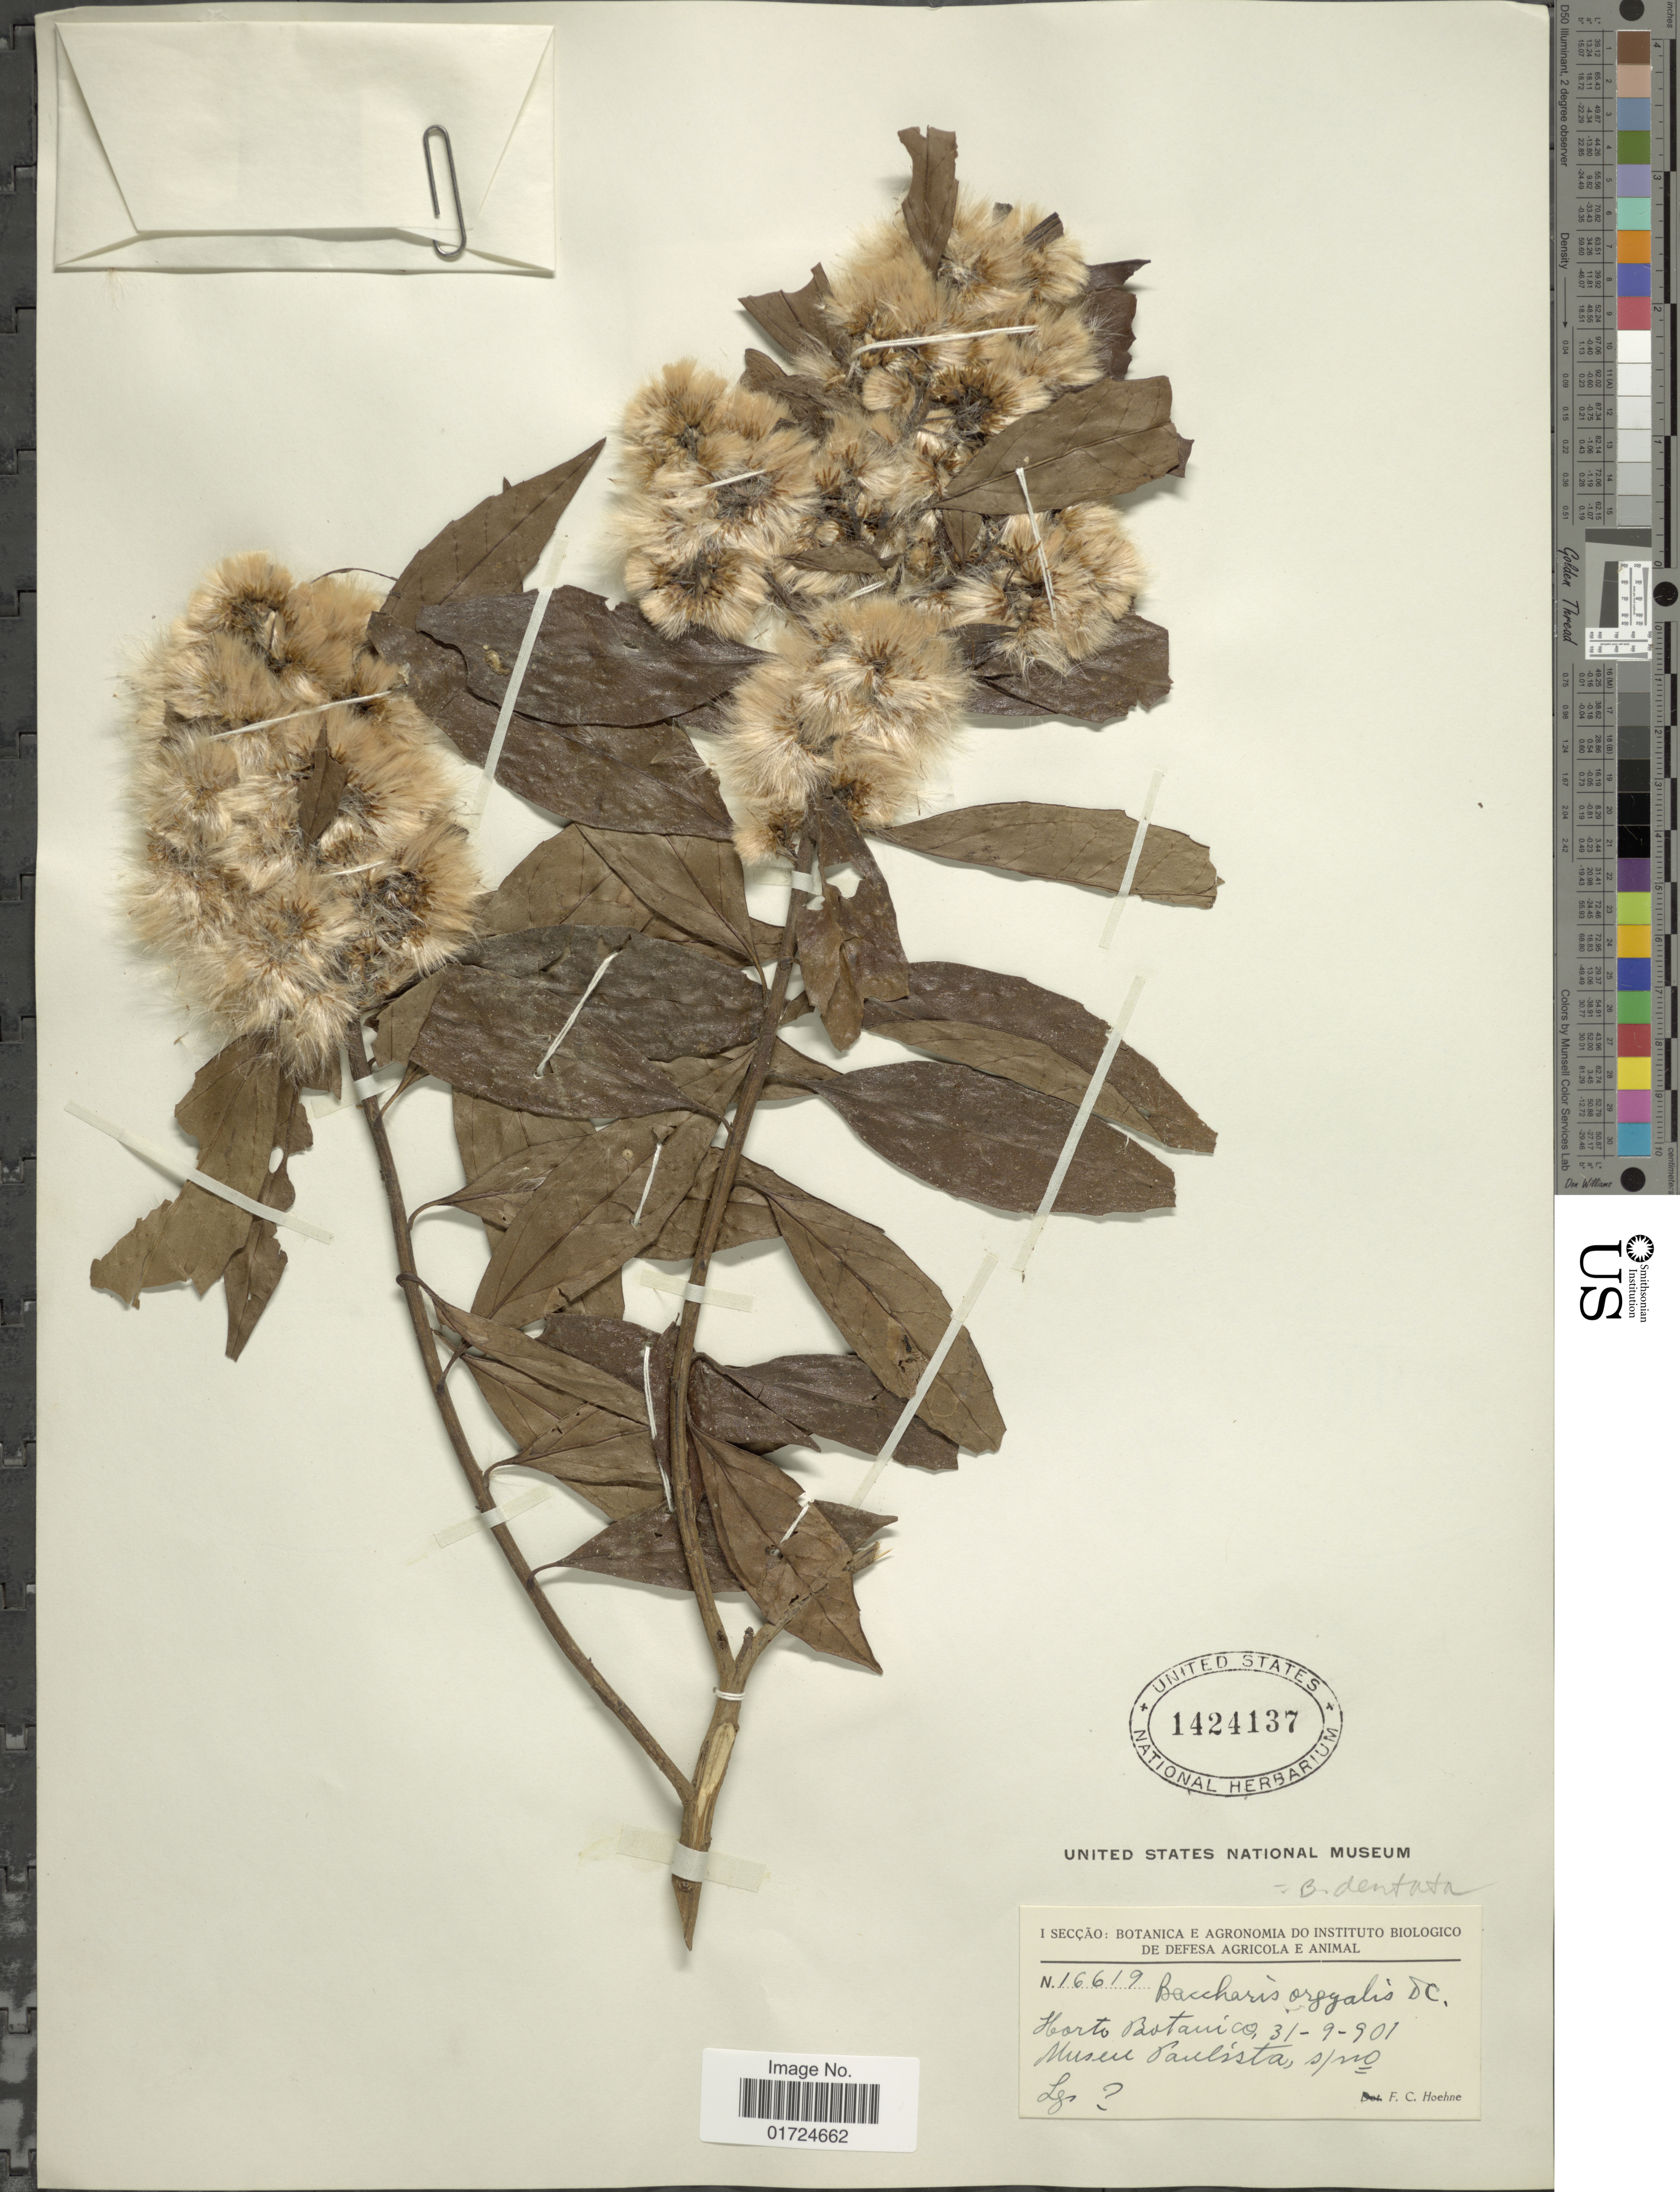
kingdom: Plantae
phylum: Tracheophyta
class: Magnoliopsida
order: Asterales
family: Asteraceae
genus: Baccharis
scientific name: Baccharis dentata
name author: (Vell.) G.M. Barroso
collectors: F. C. Hoehne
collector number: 16619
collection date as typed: Transcribed d/m/y: 31/9/1901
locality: Horto Botanico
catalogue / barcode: US 1424137